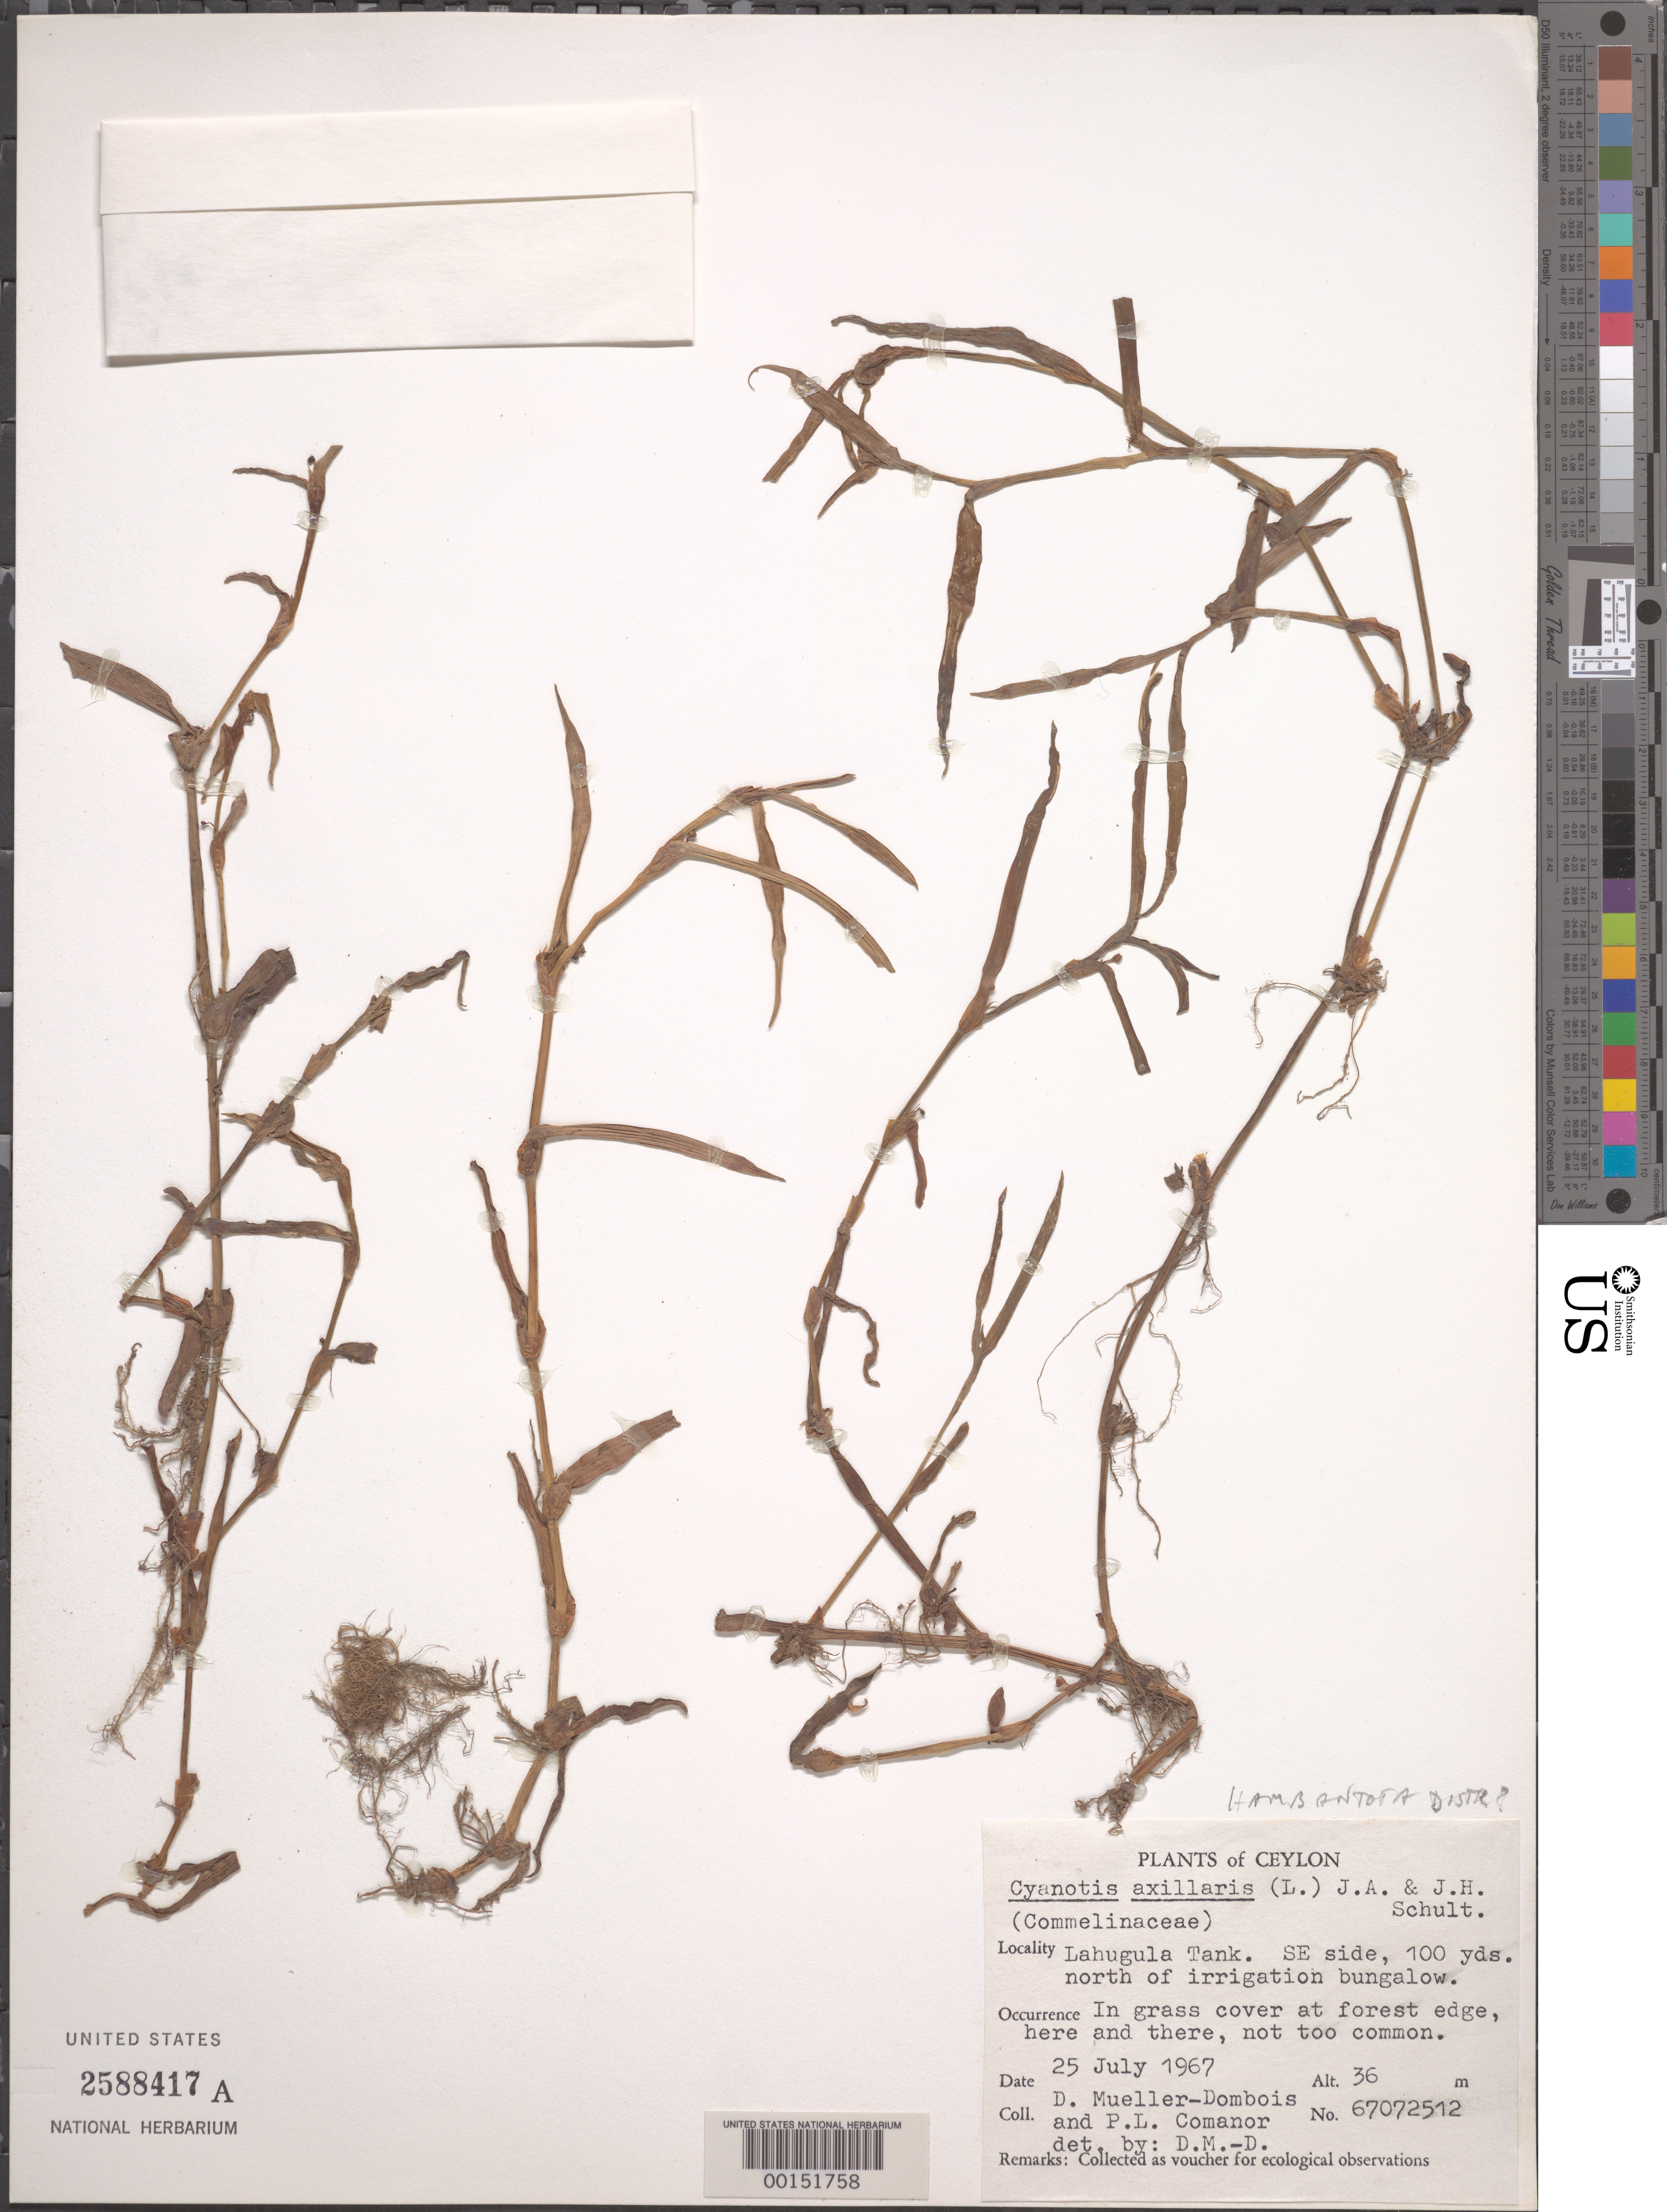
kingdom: Plantae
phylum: Tracheophyta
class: Liliopsida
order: Commelinales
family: Commelinaceae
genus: Cyanotis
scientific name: Cyanotis axillaris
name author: (L.) D. Don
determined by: Mueller-Dombois, D.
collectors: D. Mueller-Dombois & P. Comanor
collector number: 67072512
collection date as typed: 25 Jul 1967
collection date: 1967-07-25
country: Sri Lanka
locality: Lahugula tank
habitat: Grass cover at forest edge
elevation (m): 36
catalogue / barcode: US 2588417A